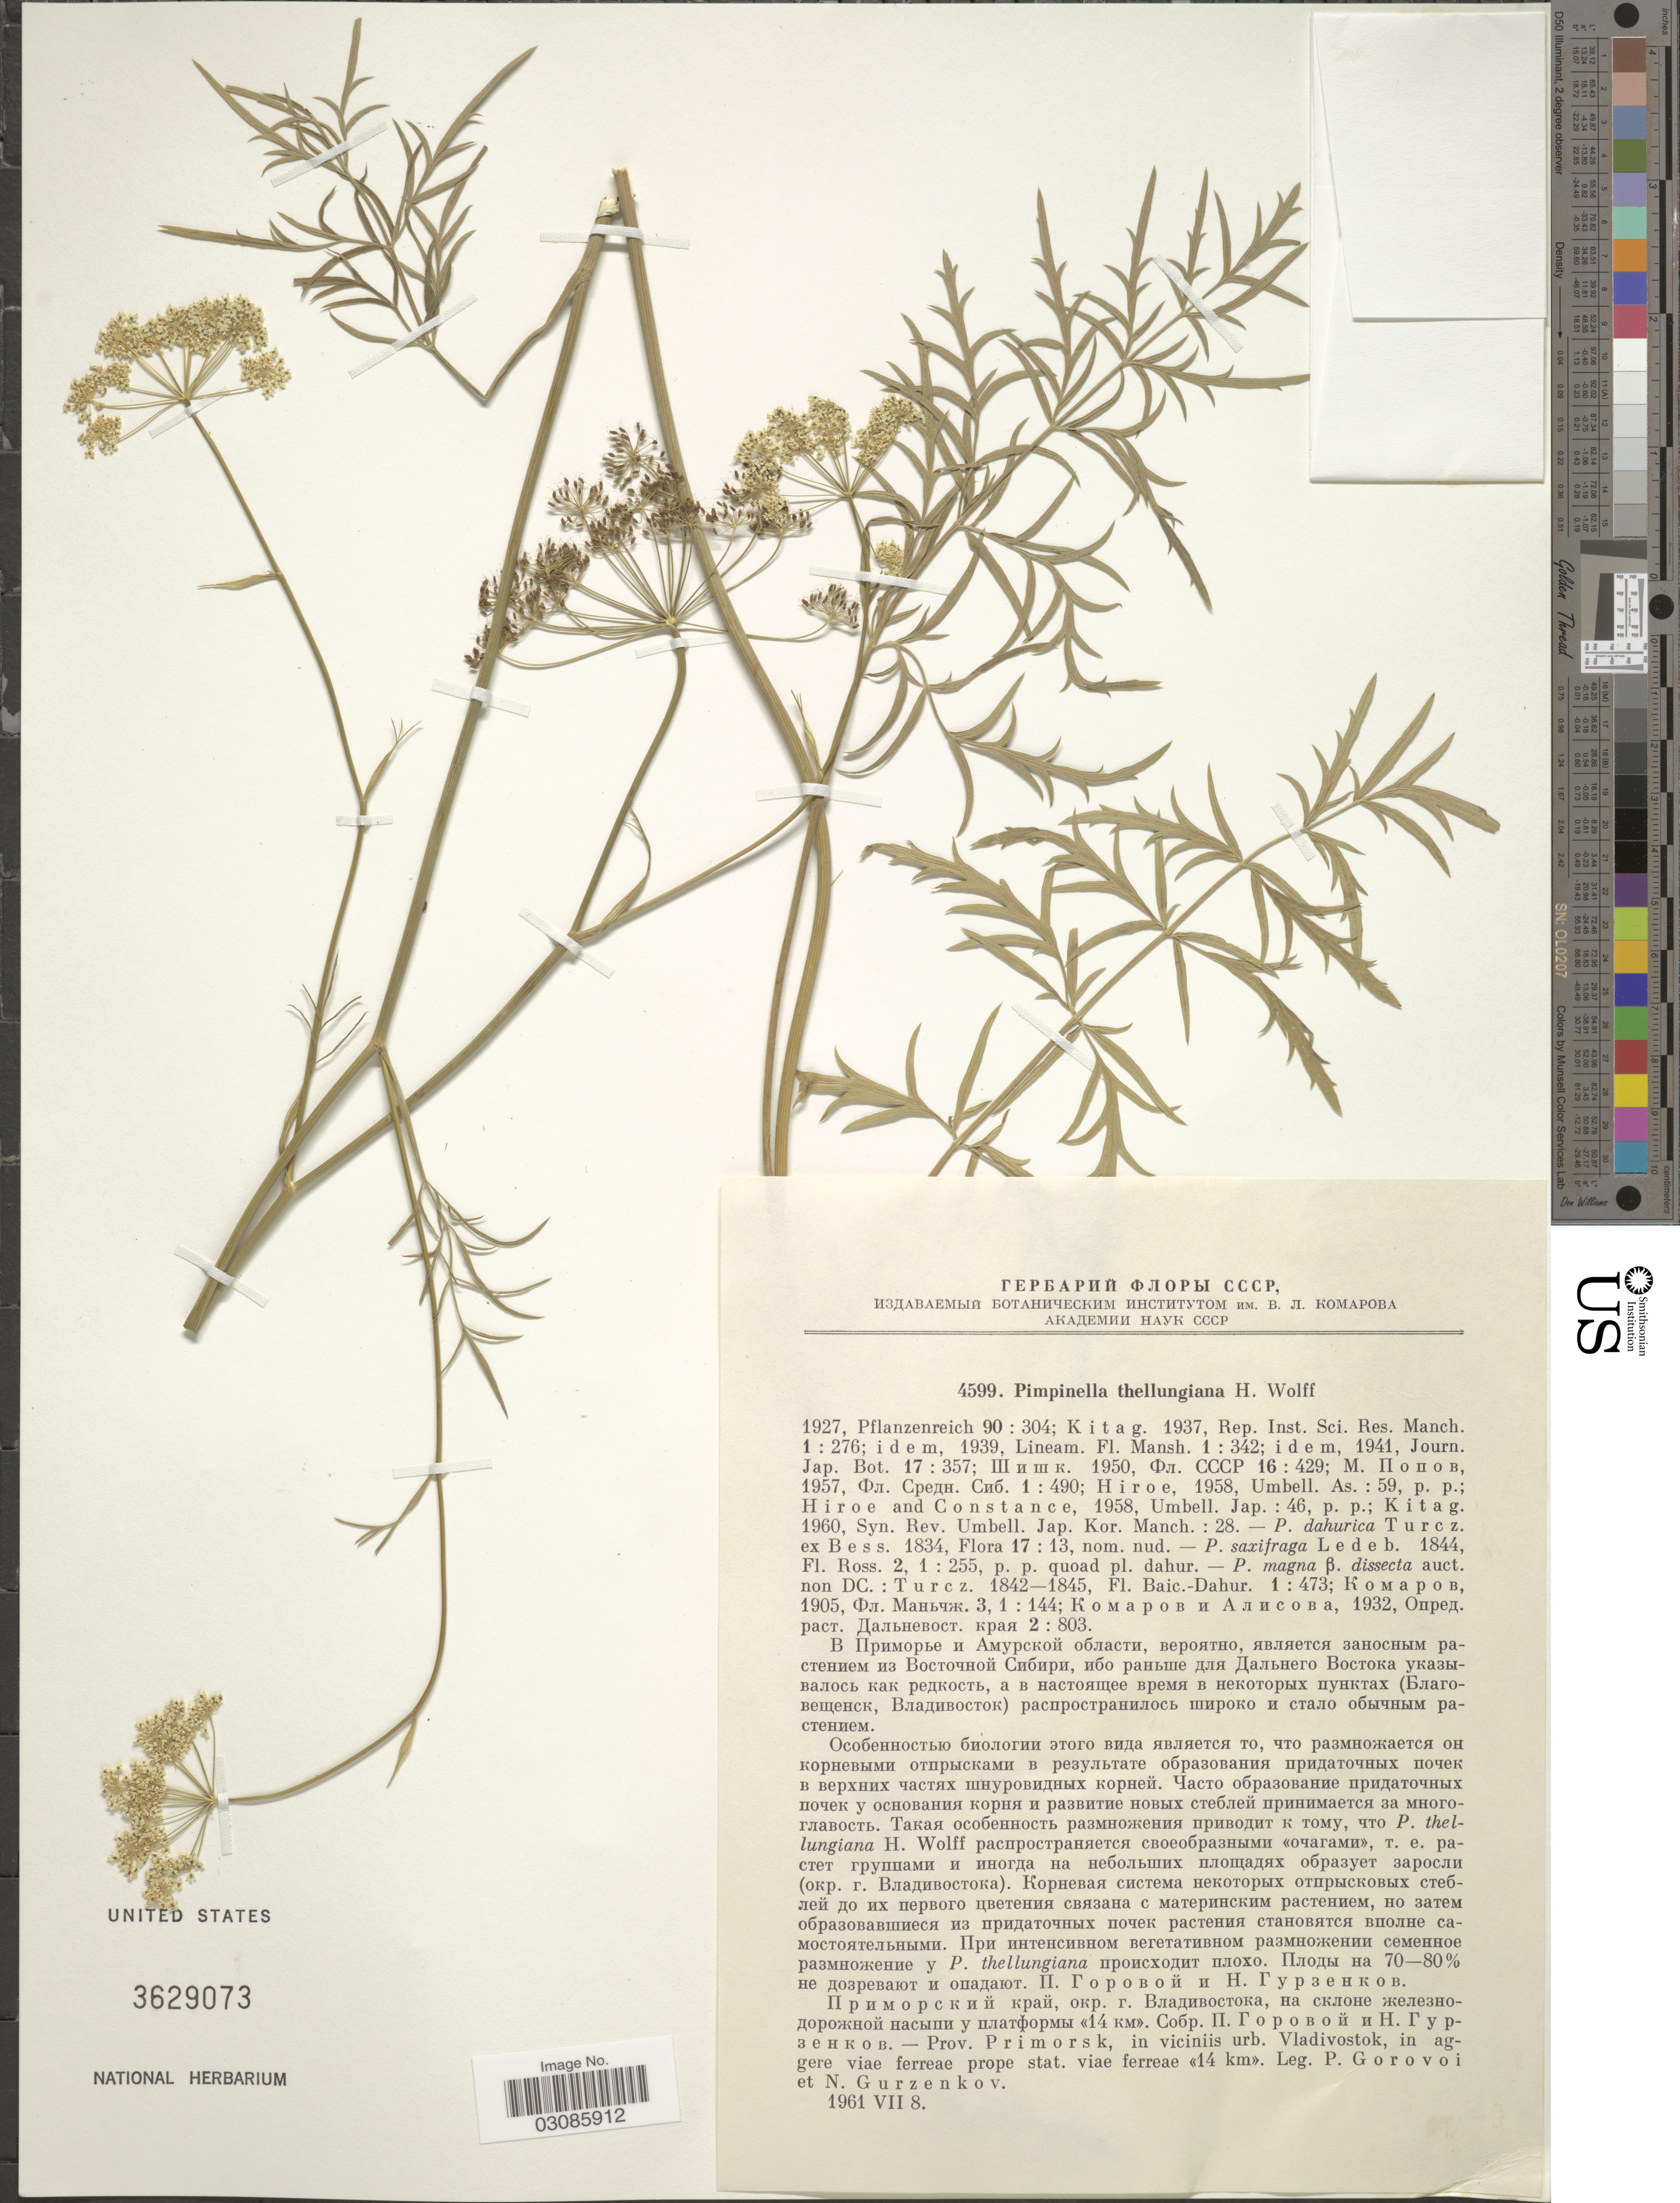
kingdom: Plantae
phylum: Tracheophyta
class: Magnoliopsida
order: Apiales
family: Apiaceae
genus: Pimpinella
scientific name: Pimpinella thellungiana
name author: H. Wolff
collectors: P. Gorovoi & N. Gurzenkov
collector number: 4599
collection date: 1961-07-08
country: Russian Federation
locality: Prov. Primorsk, in viciniis urb. Vladivostok, in aggere viae ferreae prope stat. viae ferreae 14 km.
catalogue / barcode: US 3629073